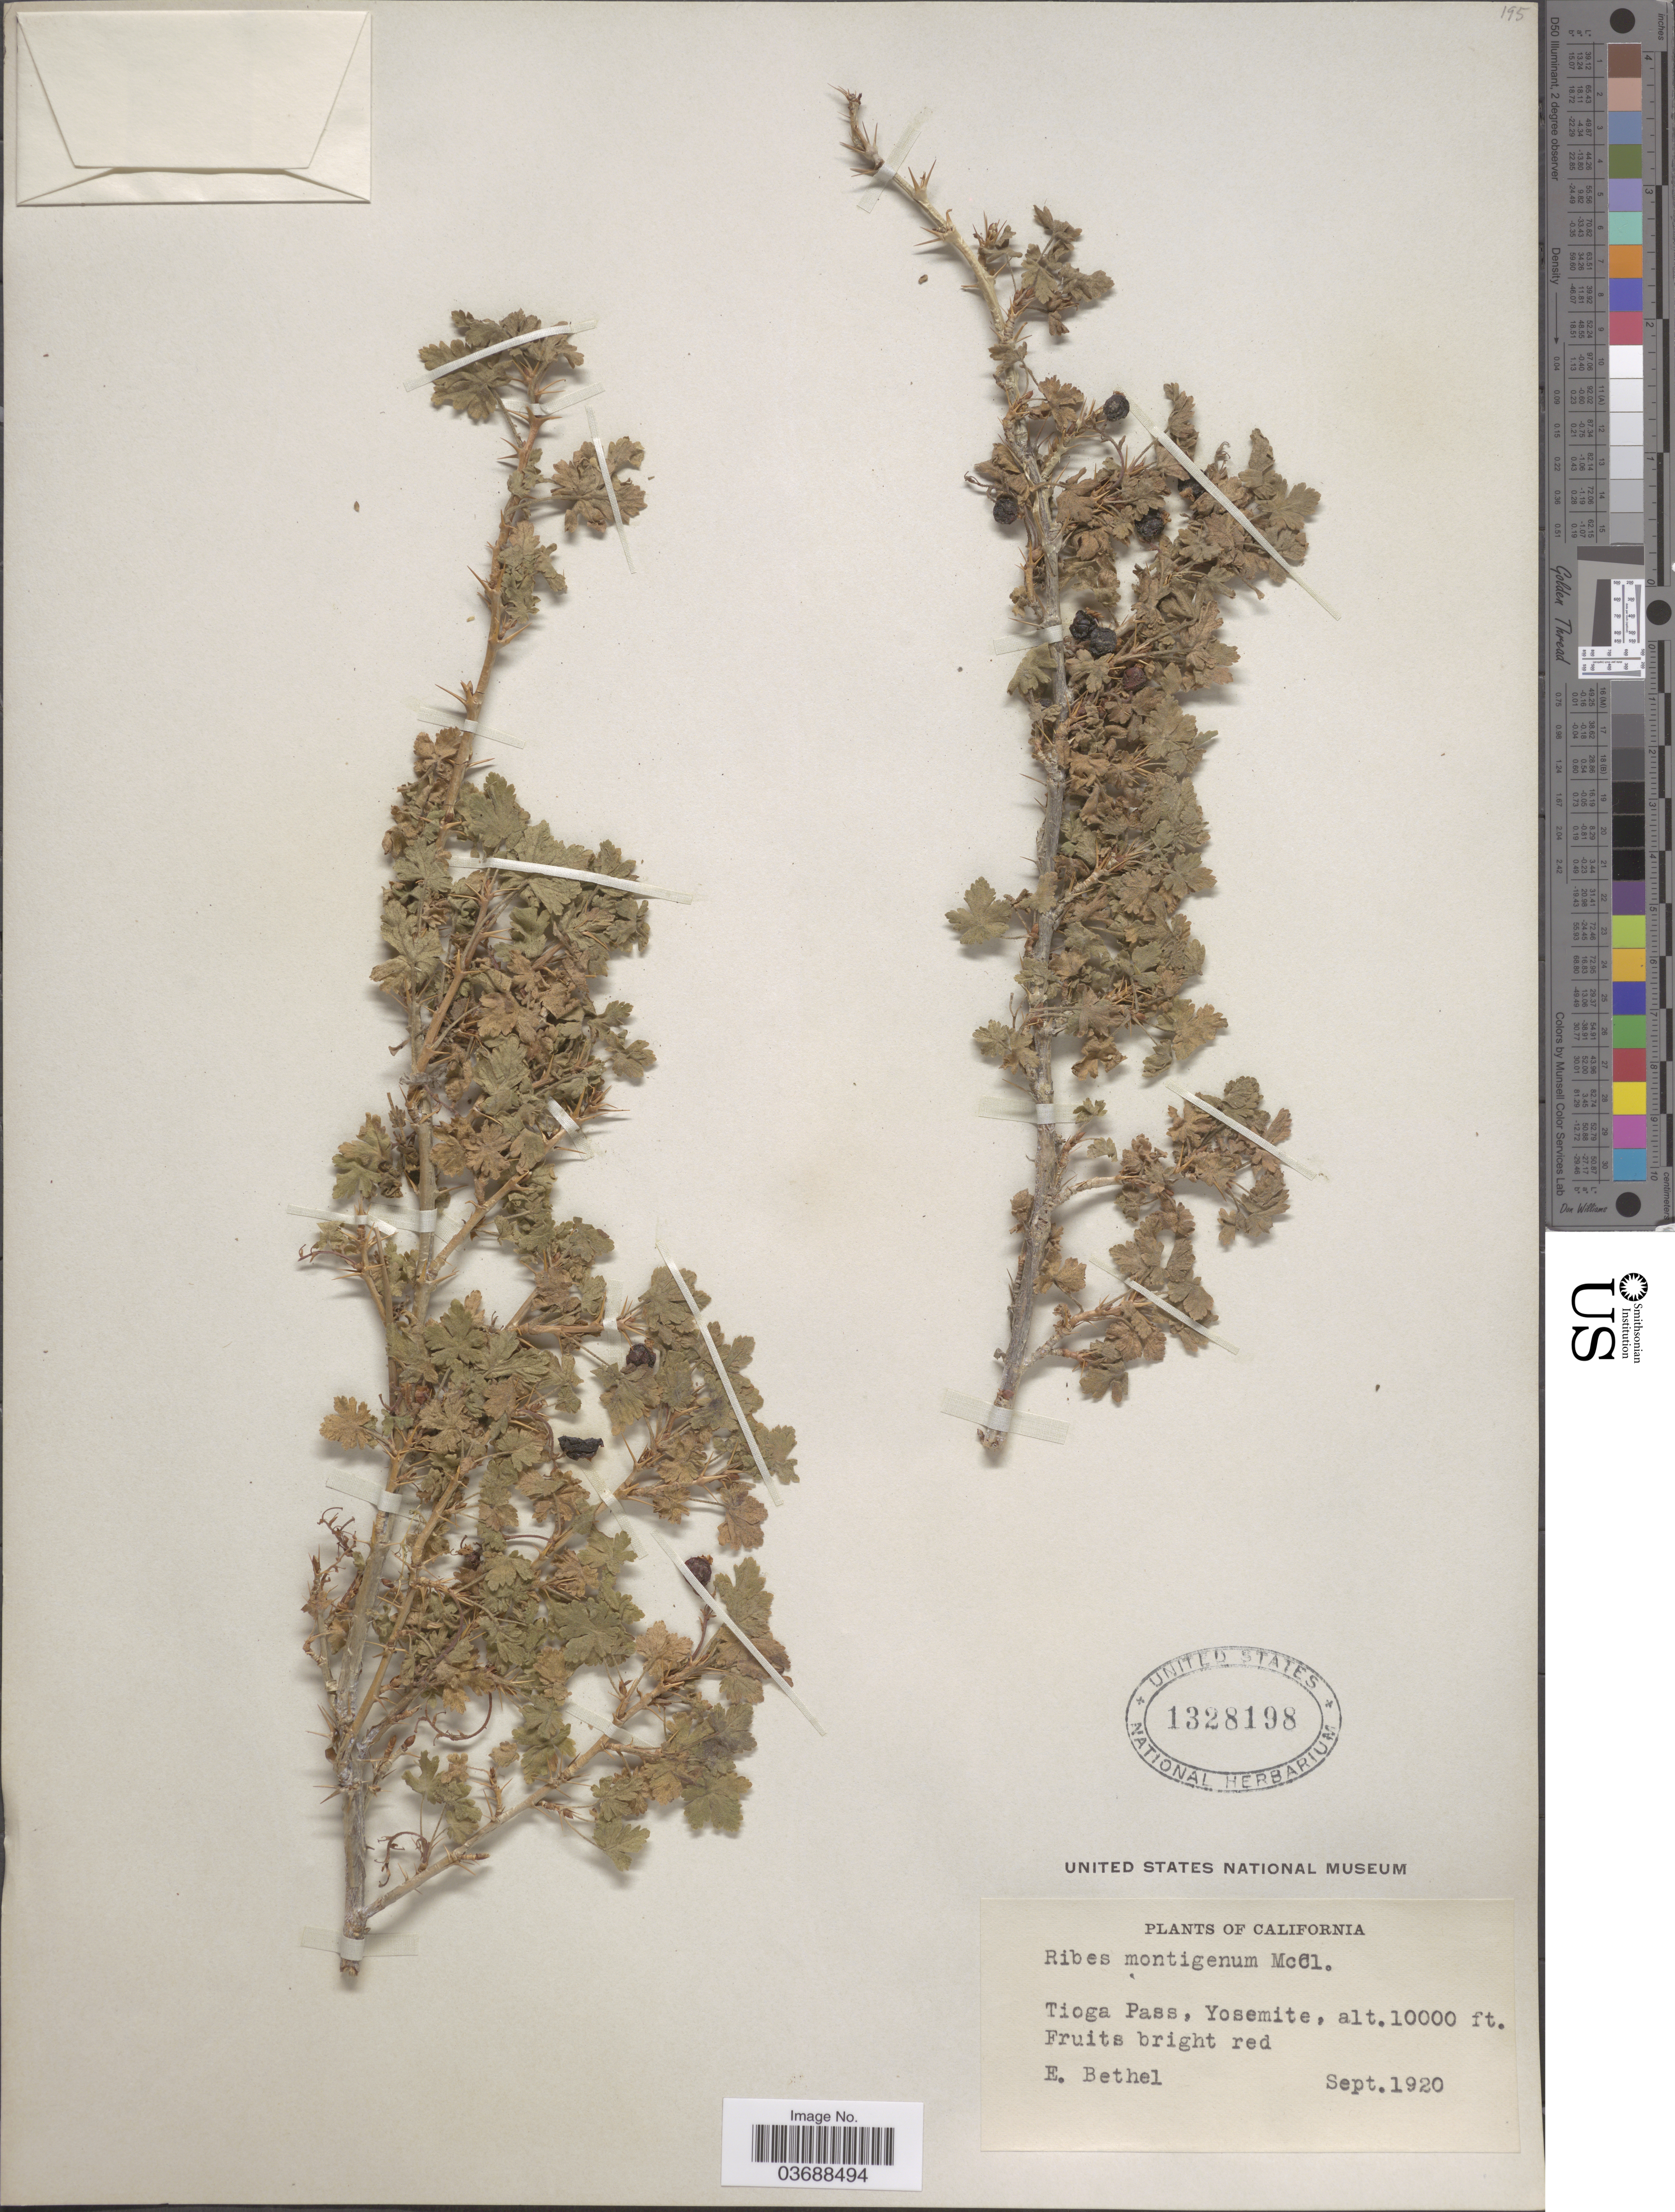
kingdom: Plantae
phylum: Tracheophyta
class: Magnoliopsida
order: Saxifragales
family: Grossulariaceae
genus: Ribes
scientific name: Ribes montigenum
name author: McClatchie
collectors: E. Bethel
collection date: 1920-09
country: United States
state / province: California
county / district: Mariposa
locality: Tioga Pass, Yosemite.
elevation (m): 3048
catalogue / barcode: US 1328198